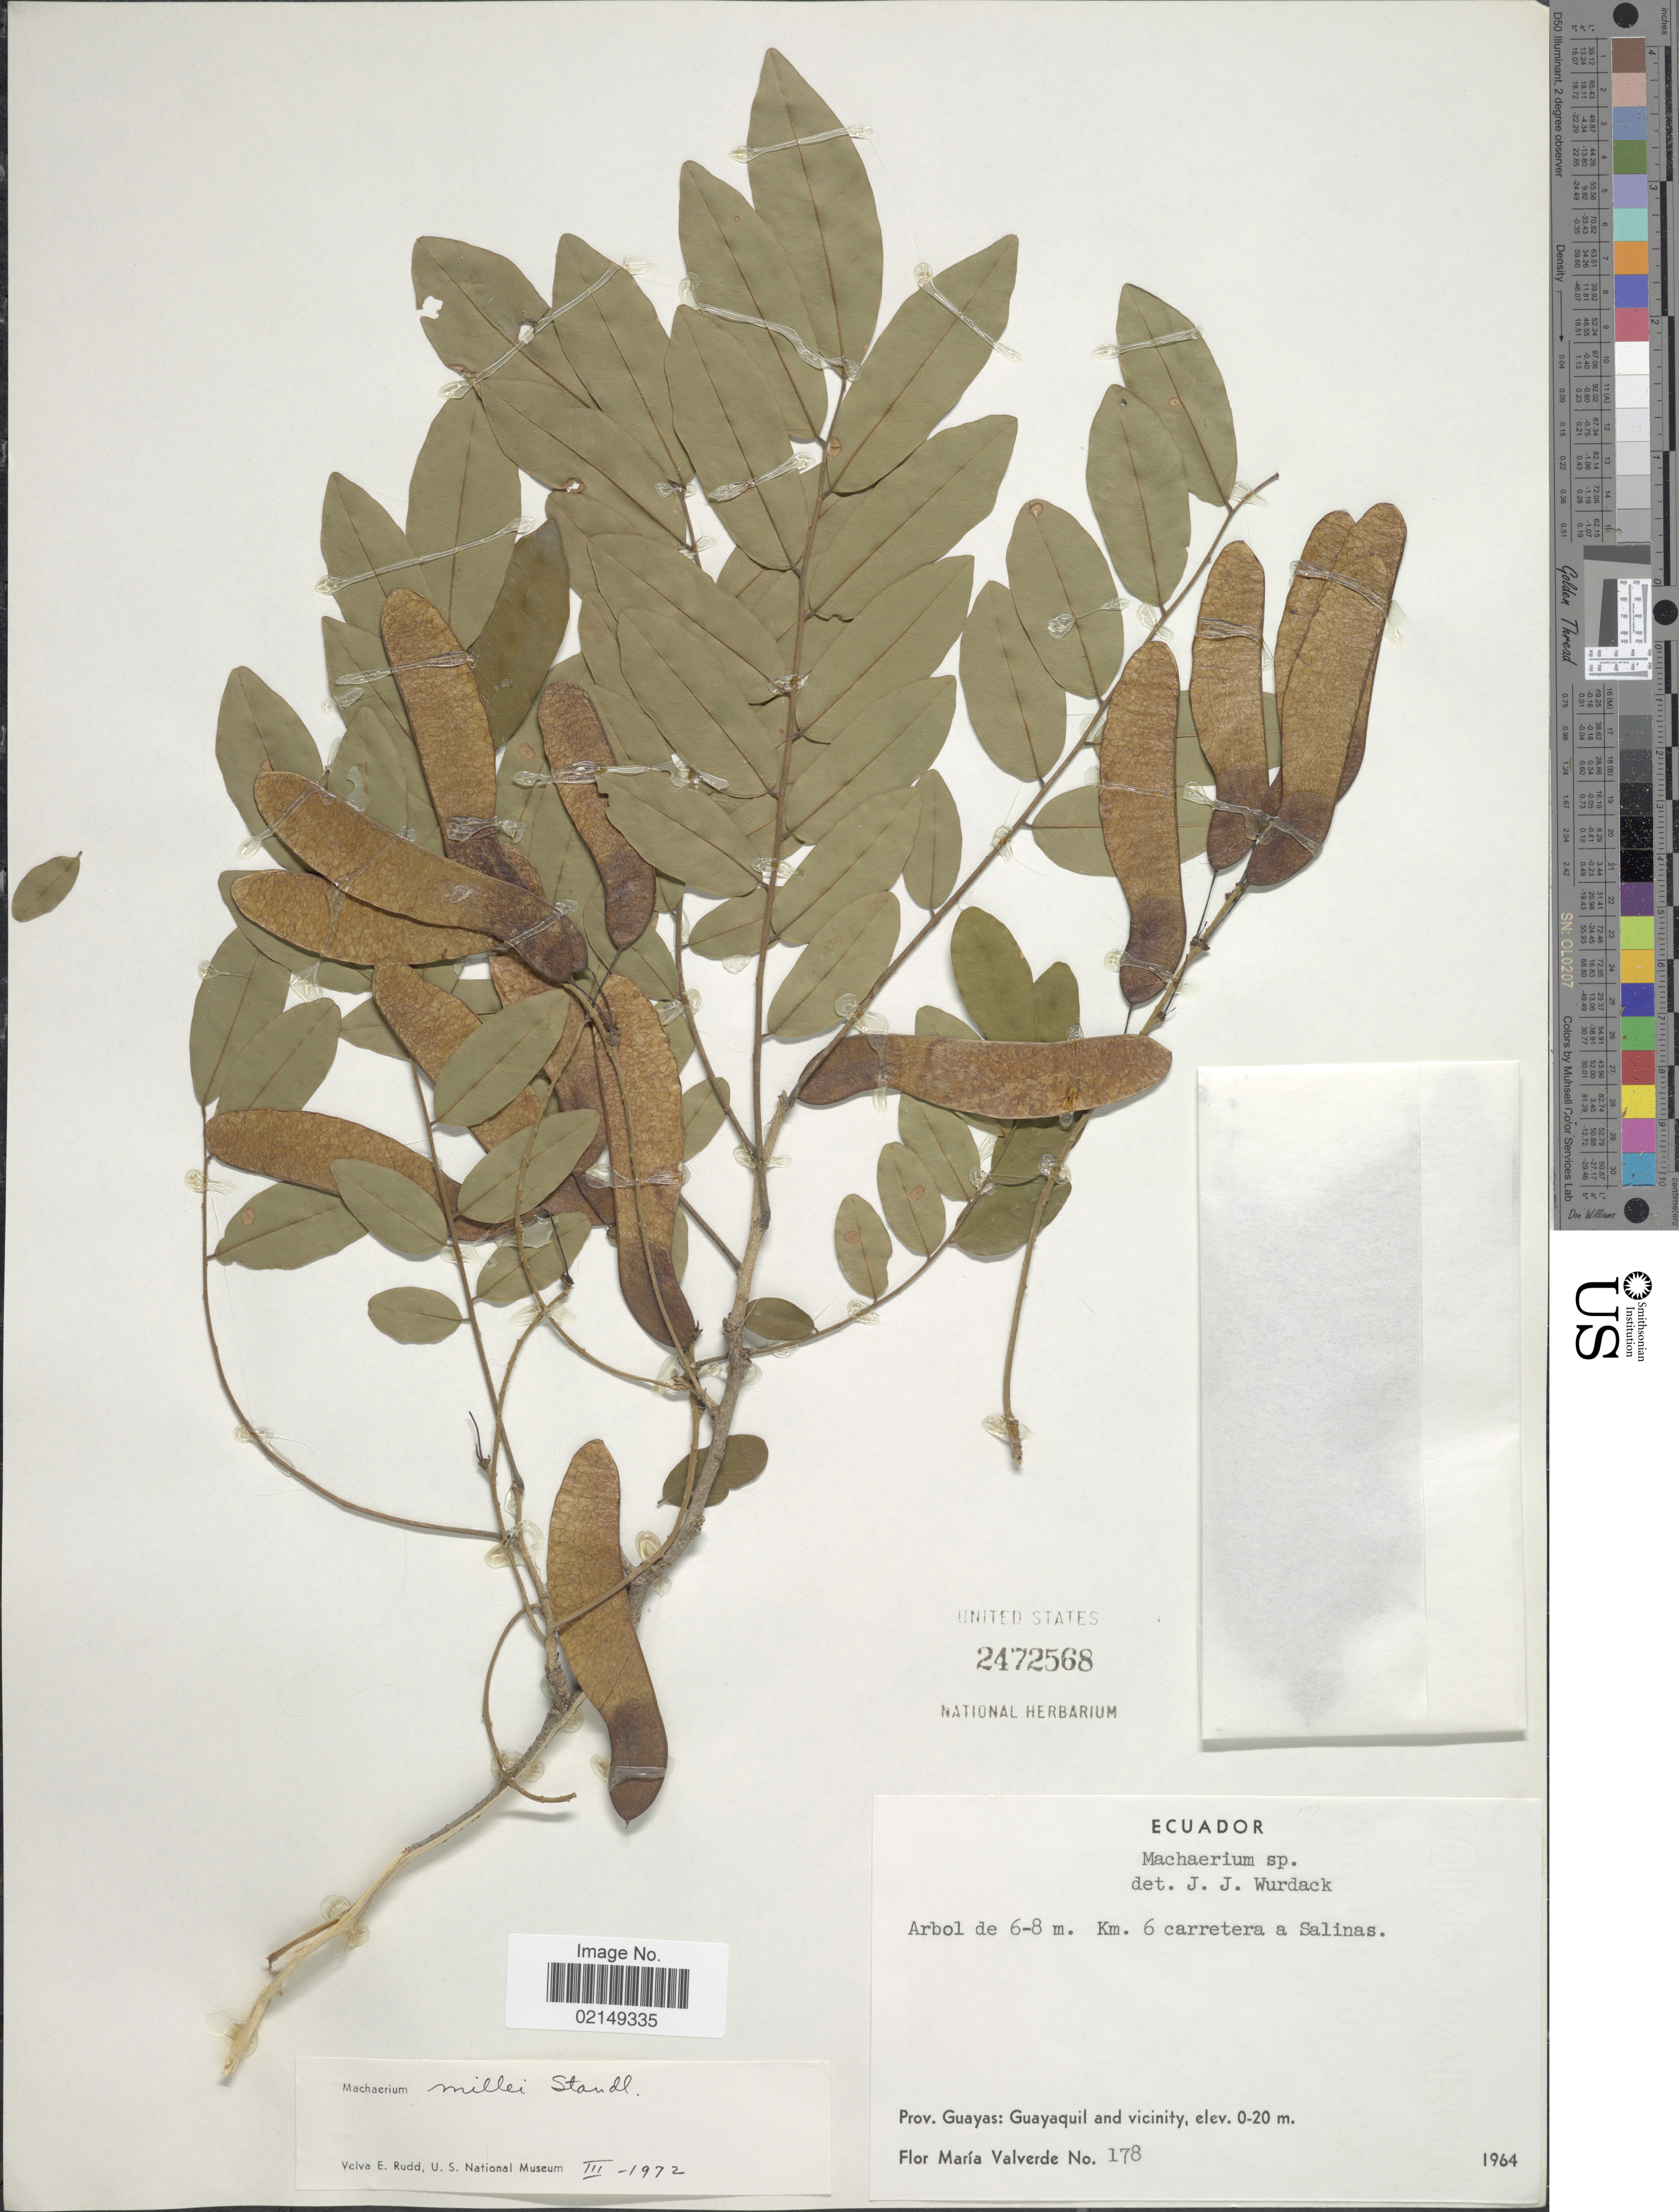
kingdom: Plantae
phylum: Tracheophyta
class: Magnoliopsida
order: Fabales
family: Fabaceae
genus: Machaerium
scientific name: Machaerium millei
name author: Standl.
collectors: F. M. Valverde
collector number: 178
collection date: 1964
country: Ecuador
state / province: Guayas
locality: Km. 6 carretera a Salinas. Guayaquil and vicinity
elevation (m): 0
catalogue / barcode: US 2472568